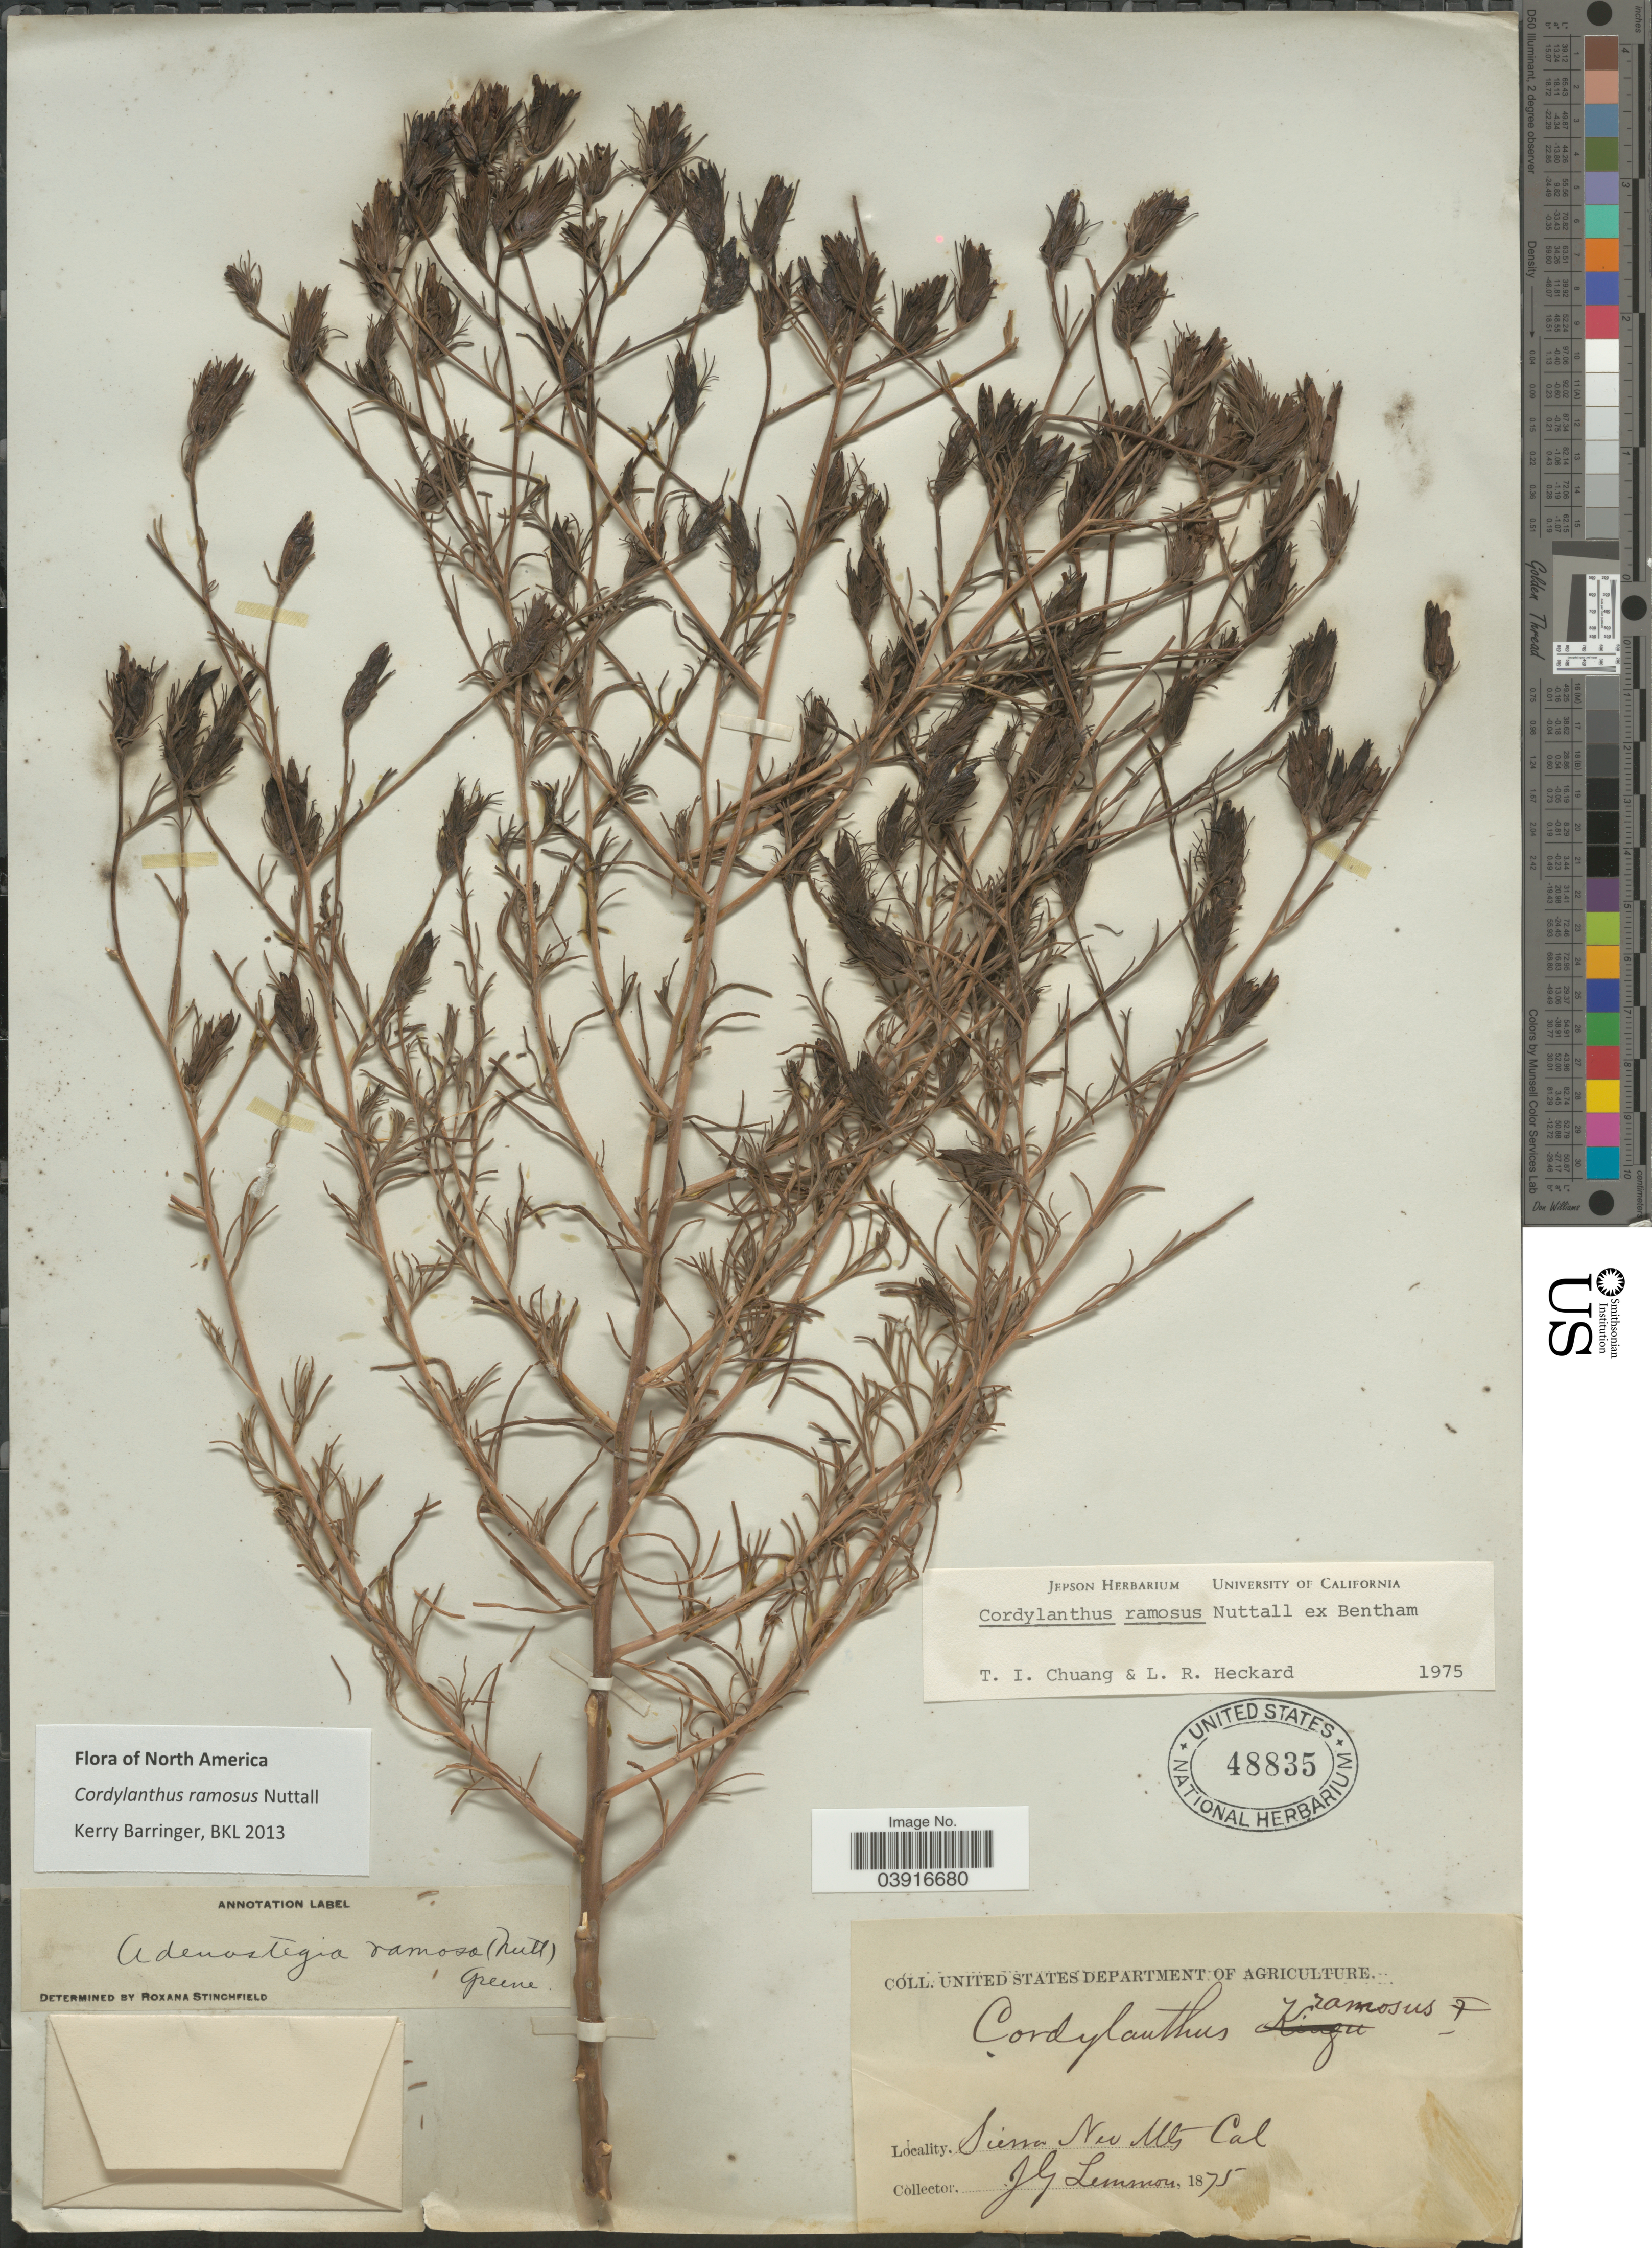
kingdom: Plantae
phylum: Tracheophyta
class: Magnoliopsida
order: Lamiales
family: Orobanchaceae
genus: Cordylanthus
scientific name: Cordylanthus ramosus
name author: Nutt. ex Benth.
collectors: J. Lemmon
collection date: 1875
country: United States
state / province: California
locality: Sierra Nev Mts.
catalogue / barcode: US 48835